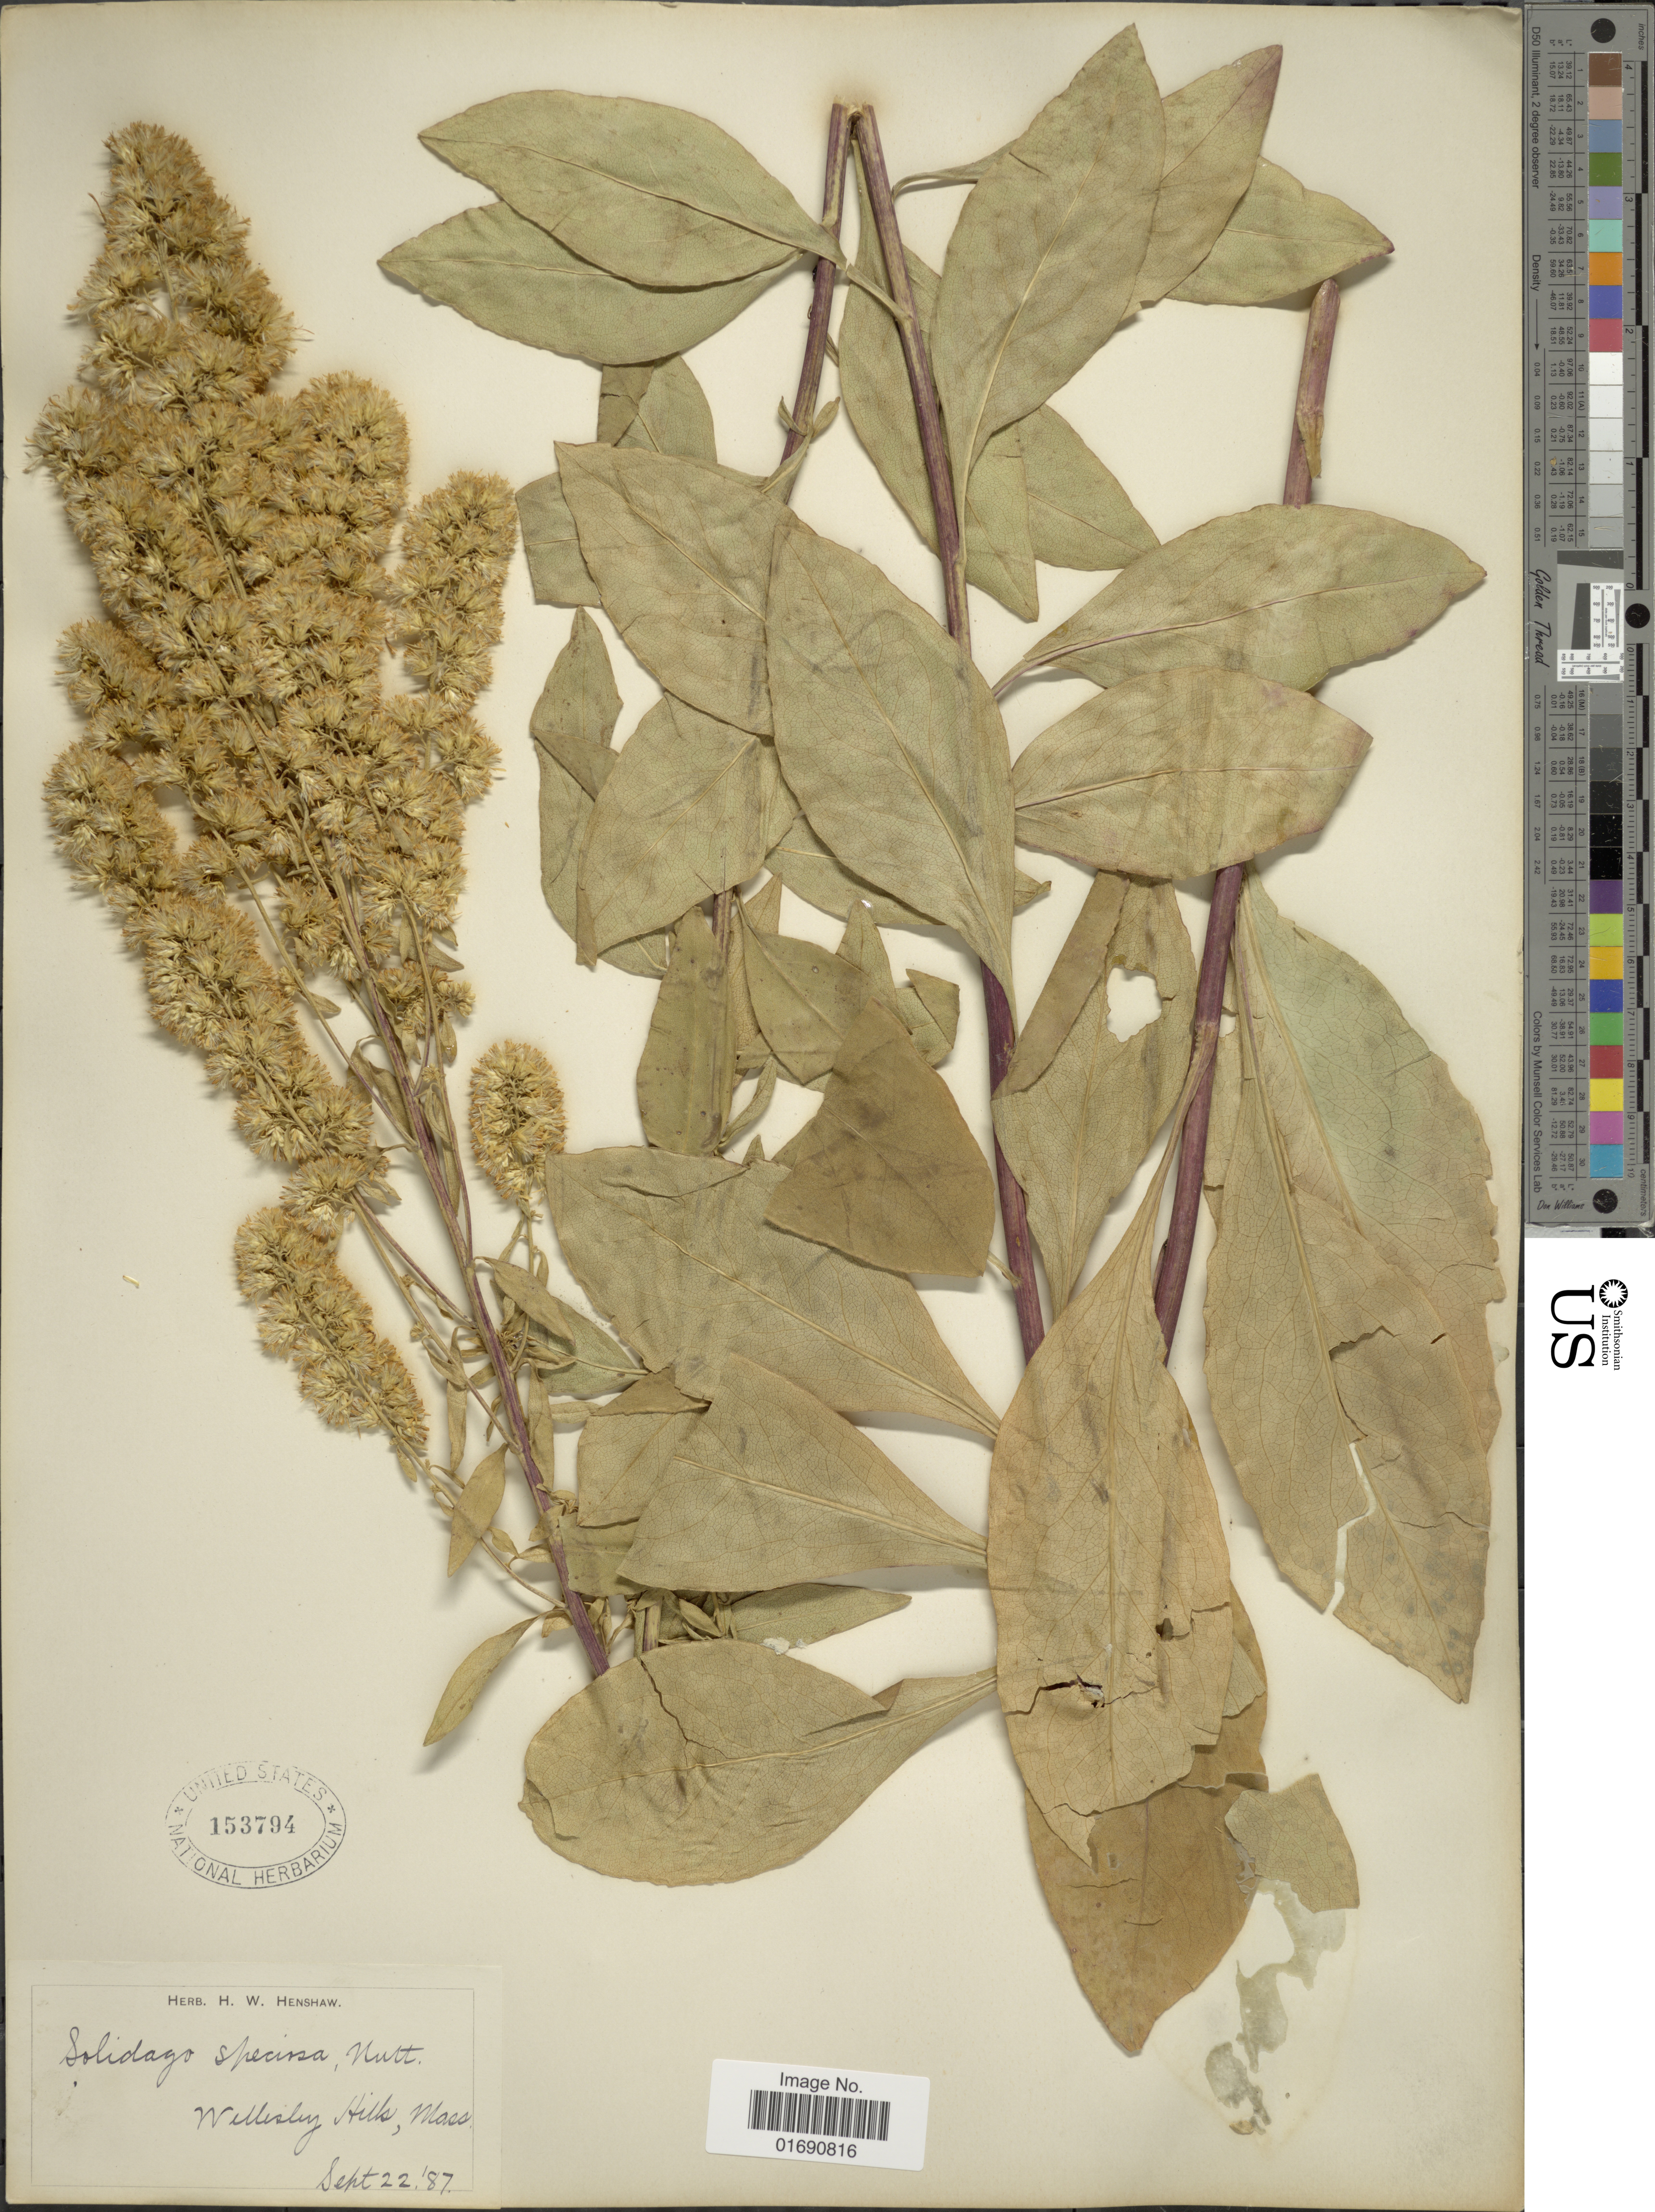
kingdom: Plantae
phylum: Tracheophyta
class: Magnoliopsida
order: Asterales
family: Asteraceae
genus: Solidago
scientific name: Solidago speciosa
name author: Nutt.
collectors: ex herb. H. W. Henshaw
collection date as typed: Transcribed d/m/y: 22/9/87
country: United States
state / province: Massachusetts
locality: Wellesley Hills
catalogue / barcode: US 153794